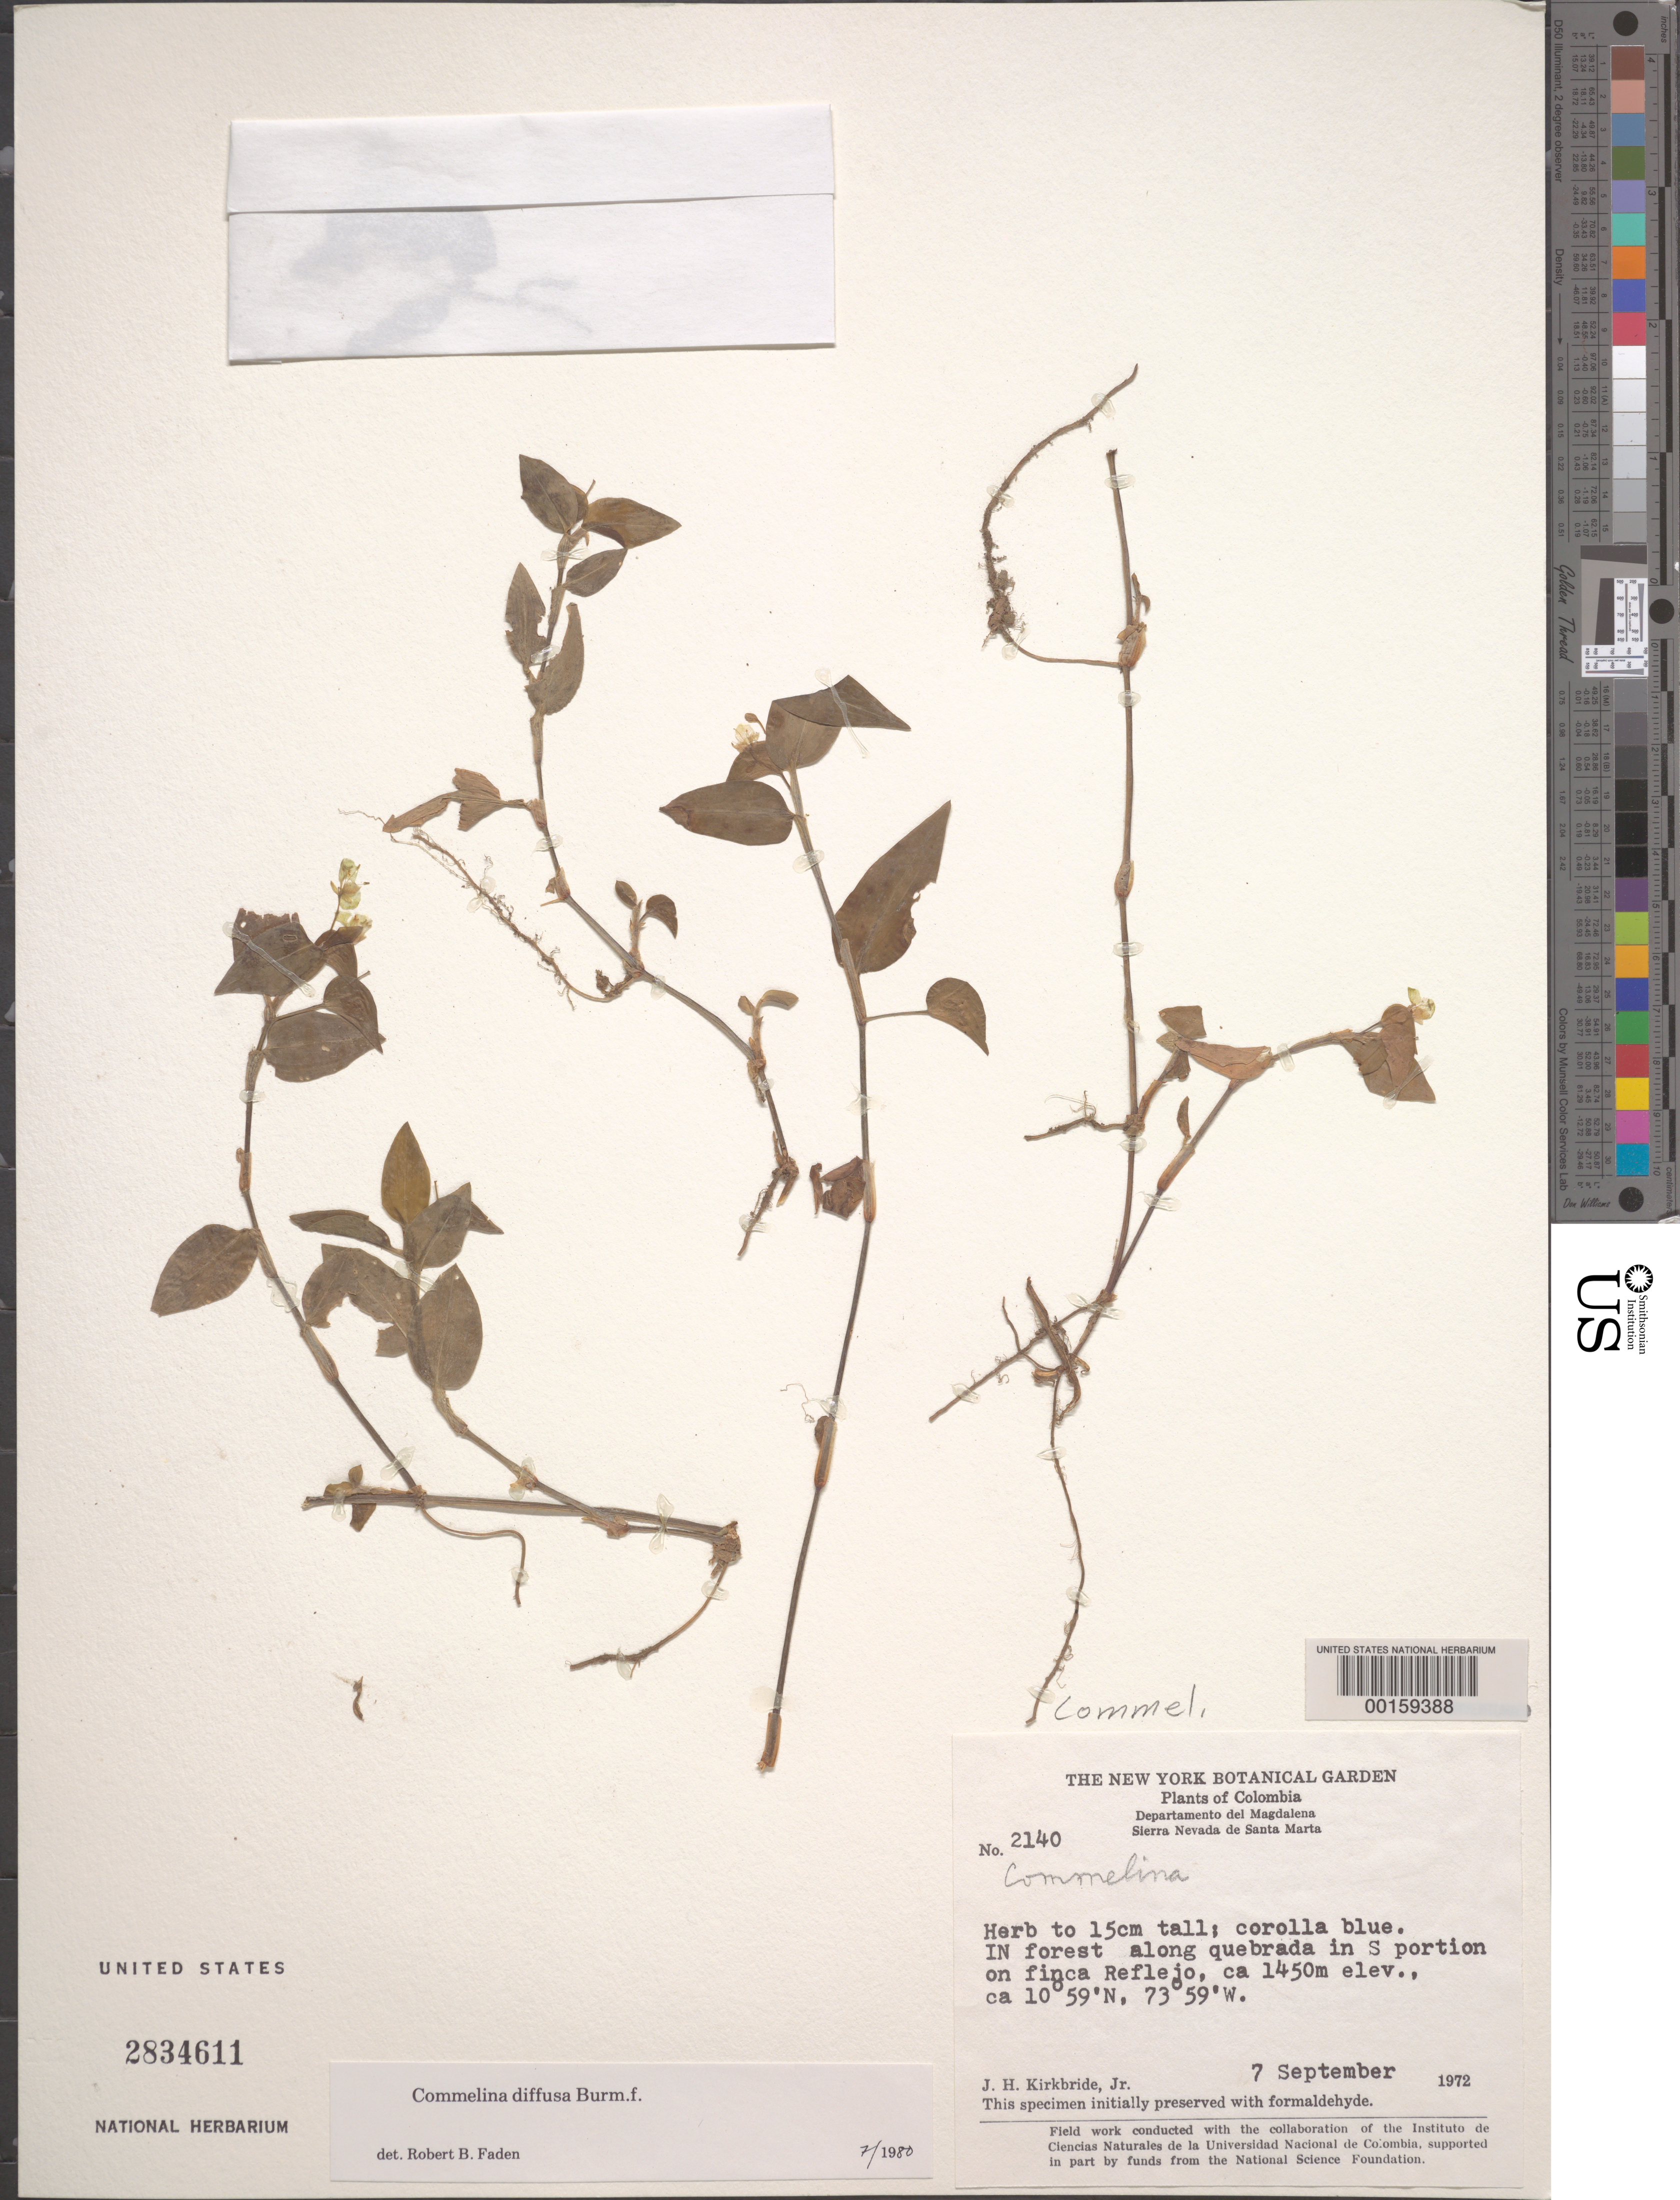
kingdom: Plantae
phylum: Tracheophyta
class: Liliopsida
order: Commelinales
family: Commelinaceae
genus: Commelina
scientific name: Commelina diffusa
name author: Burm. f.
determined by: Faden, Robert B., (US), Smithsonian Institution - National Museum of Natural History (UNITED STATES)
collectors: J. H. Kirkbride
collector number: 2140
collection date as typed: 07 Sep 1972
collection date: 1972-09-07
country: Colombia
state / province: Magdalena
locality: Finca Reflejo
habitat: Forest, along quebrada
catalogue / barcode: US 2834611